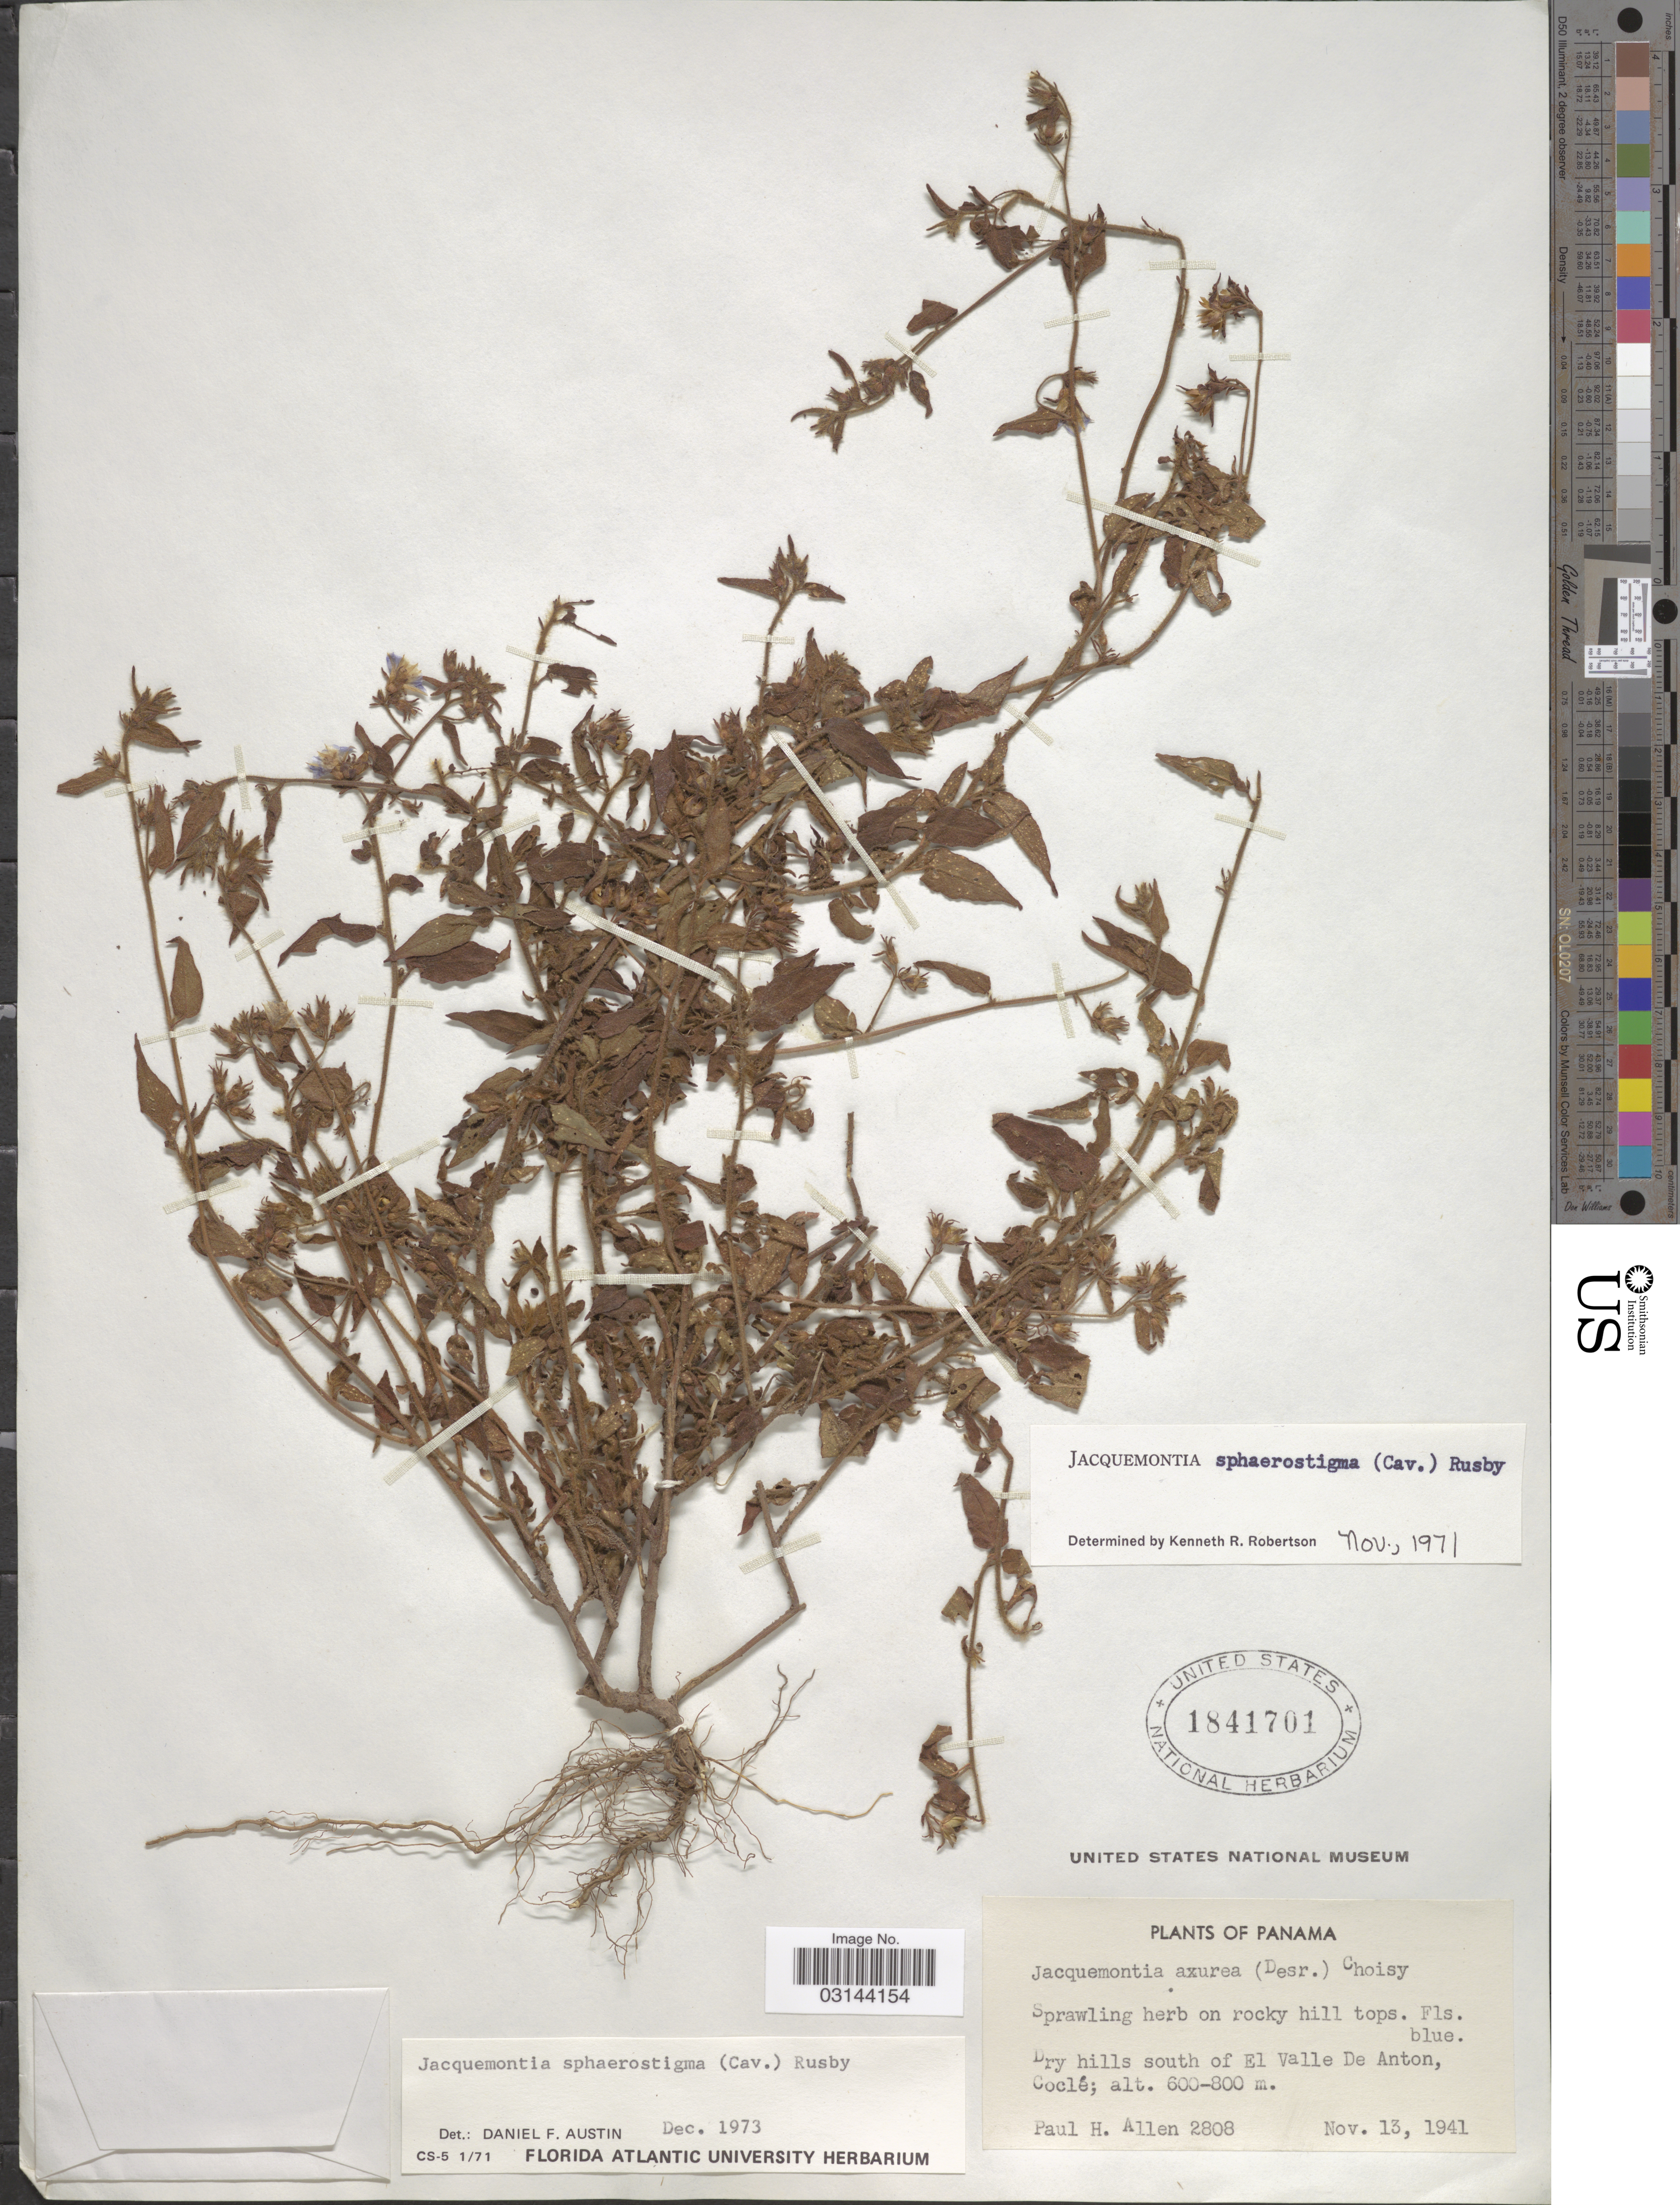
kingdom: Plantae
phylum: Tracheophyta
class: Magnoliopsida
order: Solanales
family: Convolvulaceae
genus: Jacquemontia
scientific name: Jacquemontia sphaerostigma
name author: (Cav.) Rusby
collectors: P. H. Allen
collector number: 2808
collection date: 1941-11-13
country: Panama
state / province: Coclé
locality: Dry hills south of El Valle De Anton, Coclé.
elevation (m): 600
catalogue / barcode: US 1841701